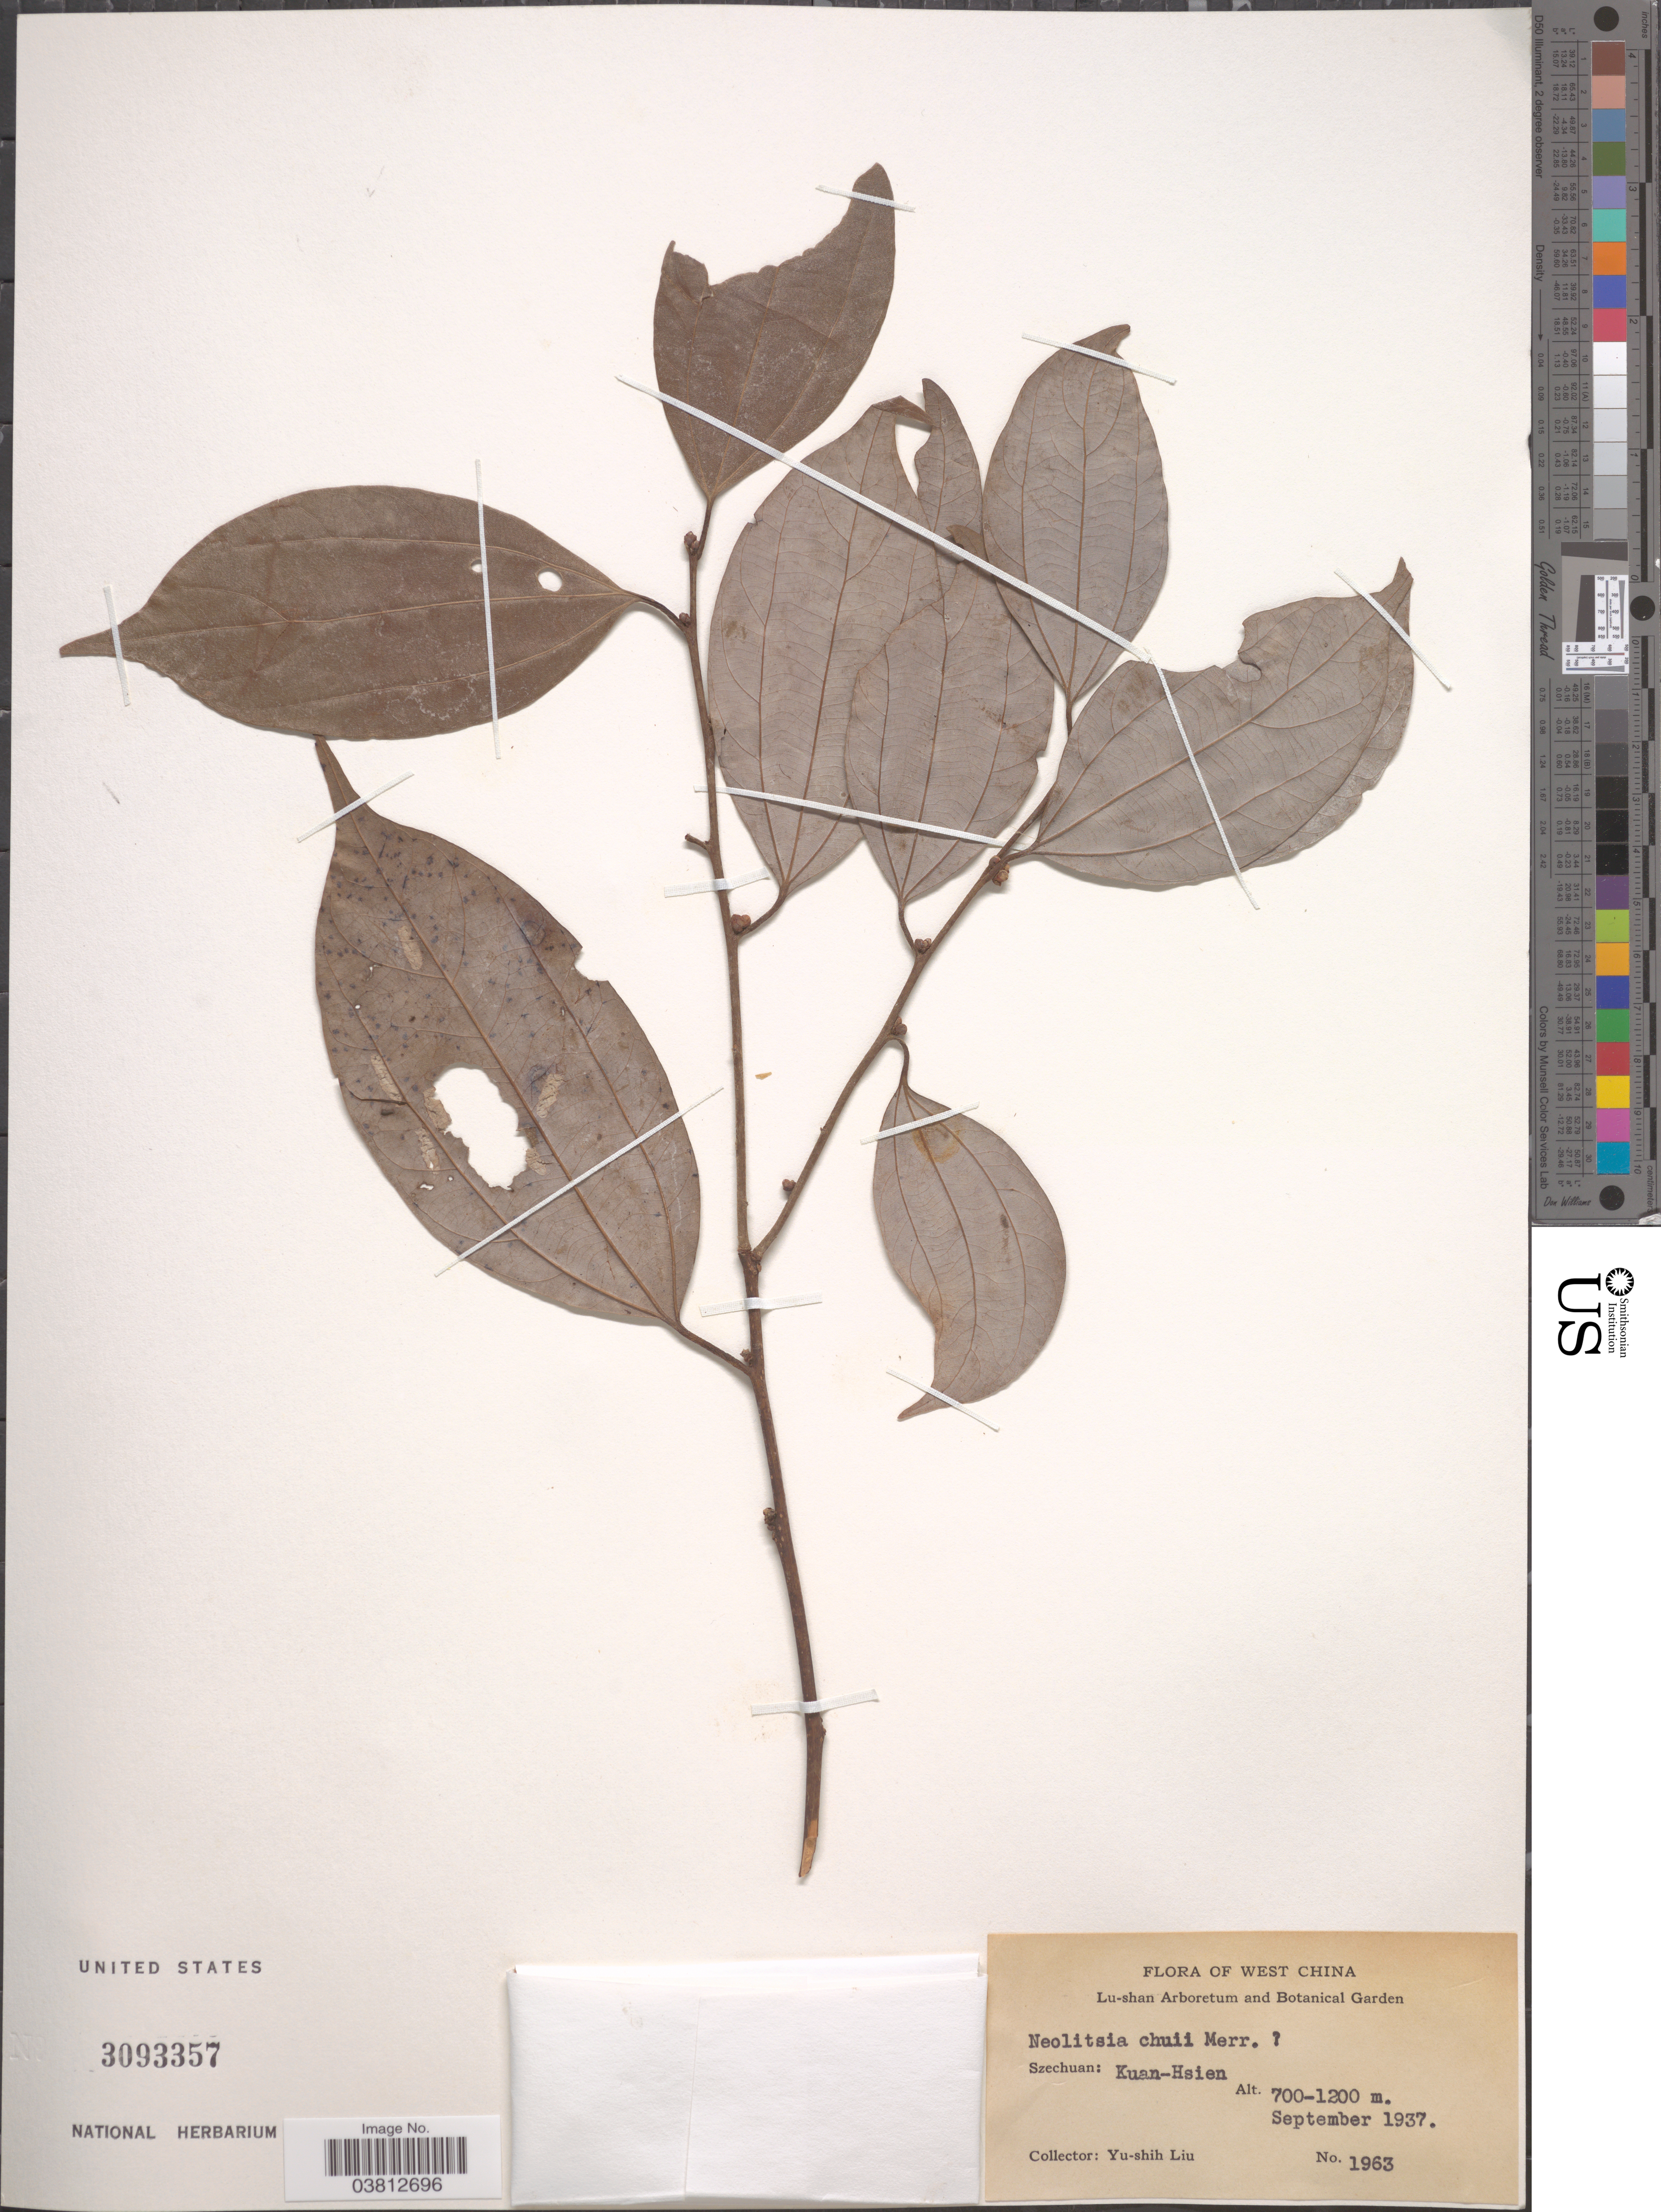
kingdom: Plantae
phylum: Tracheophyta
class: Magnoliopsida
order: Laurales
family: Lauraceae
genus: Neolitsea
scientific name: Neolitsea chui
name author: Merr.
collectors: Y.-S. Liu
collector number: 1963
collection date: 1937-09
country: China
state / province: Sichuan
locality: West China. Szechuan: Kuan-Hsien.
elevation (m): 700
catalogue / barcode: US 3093357